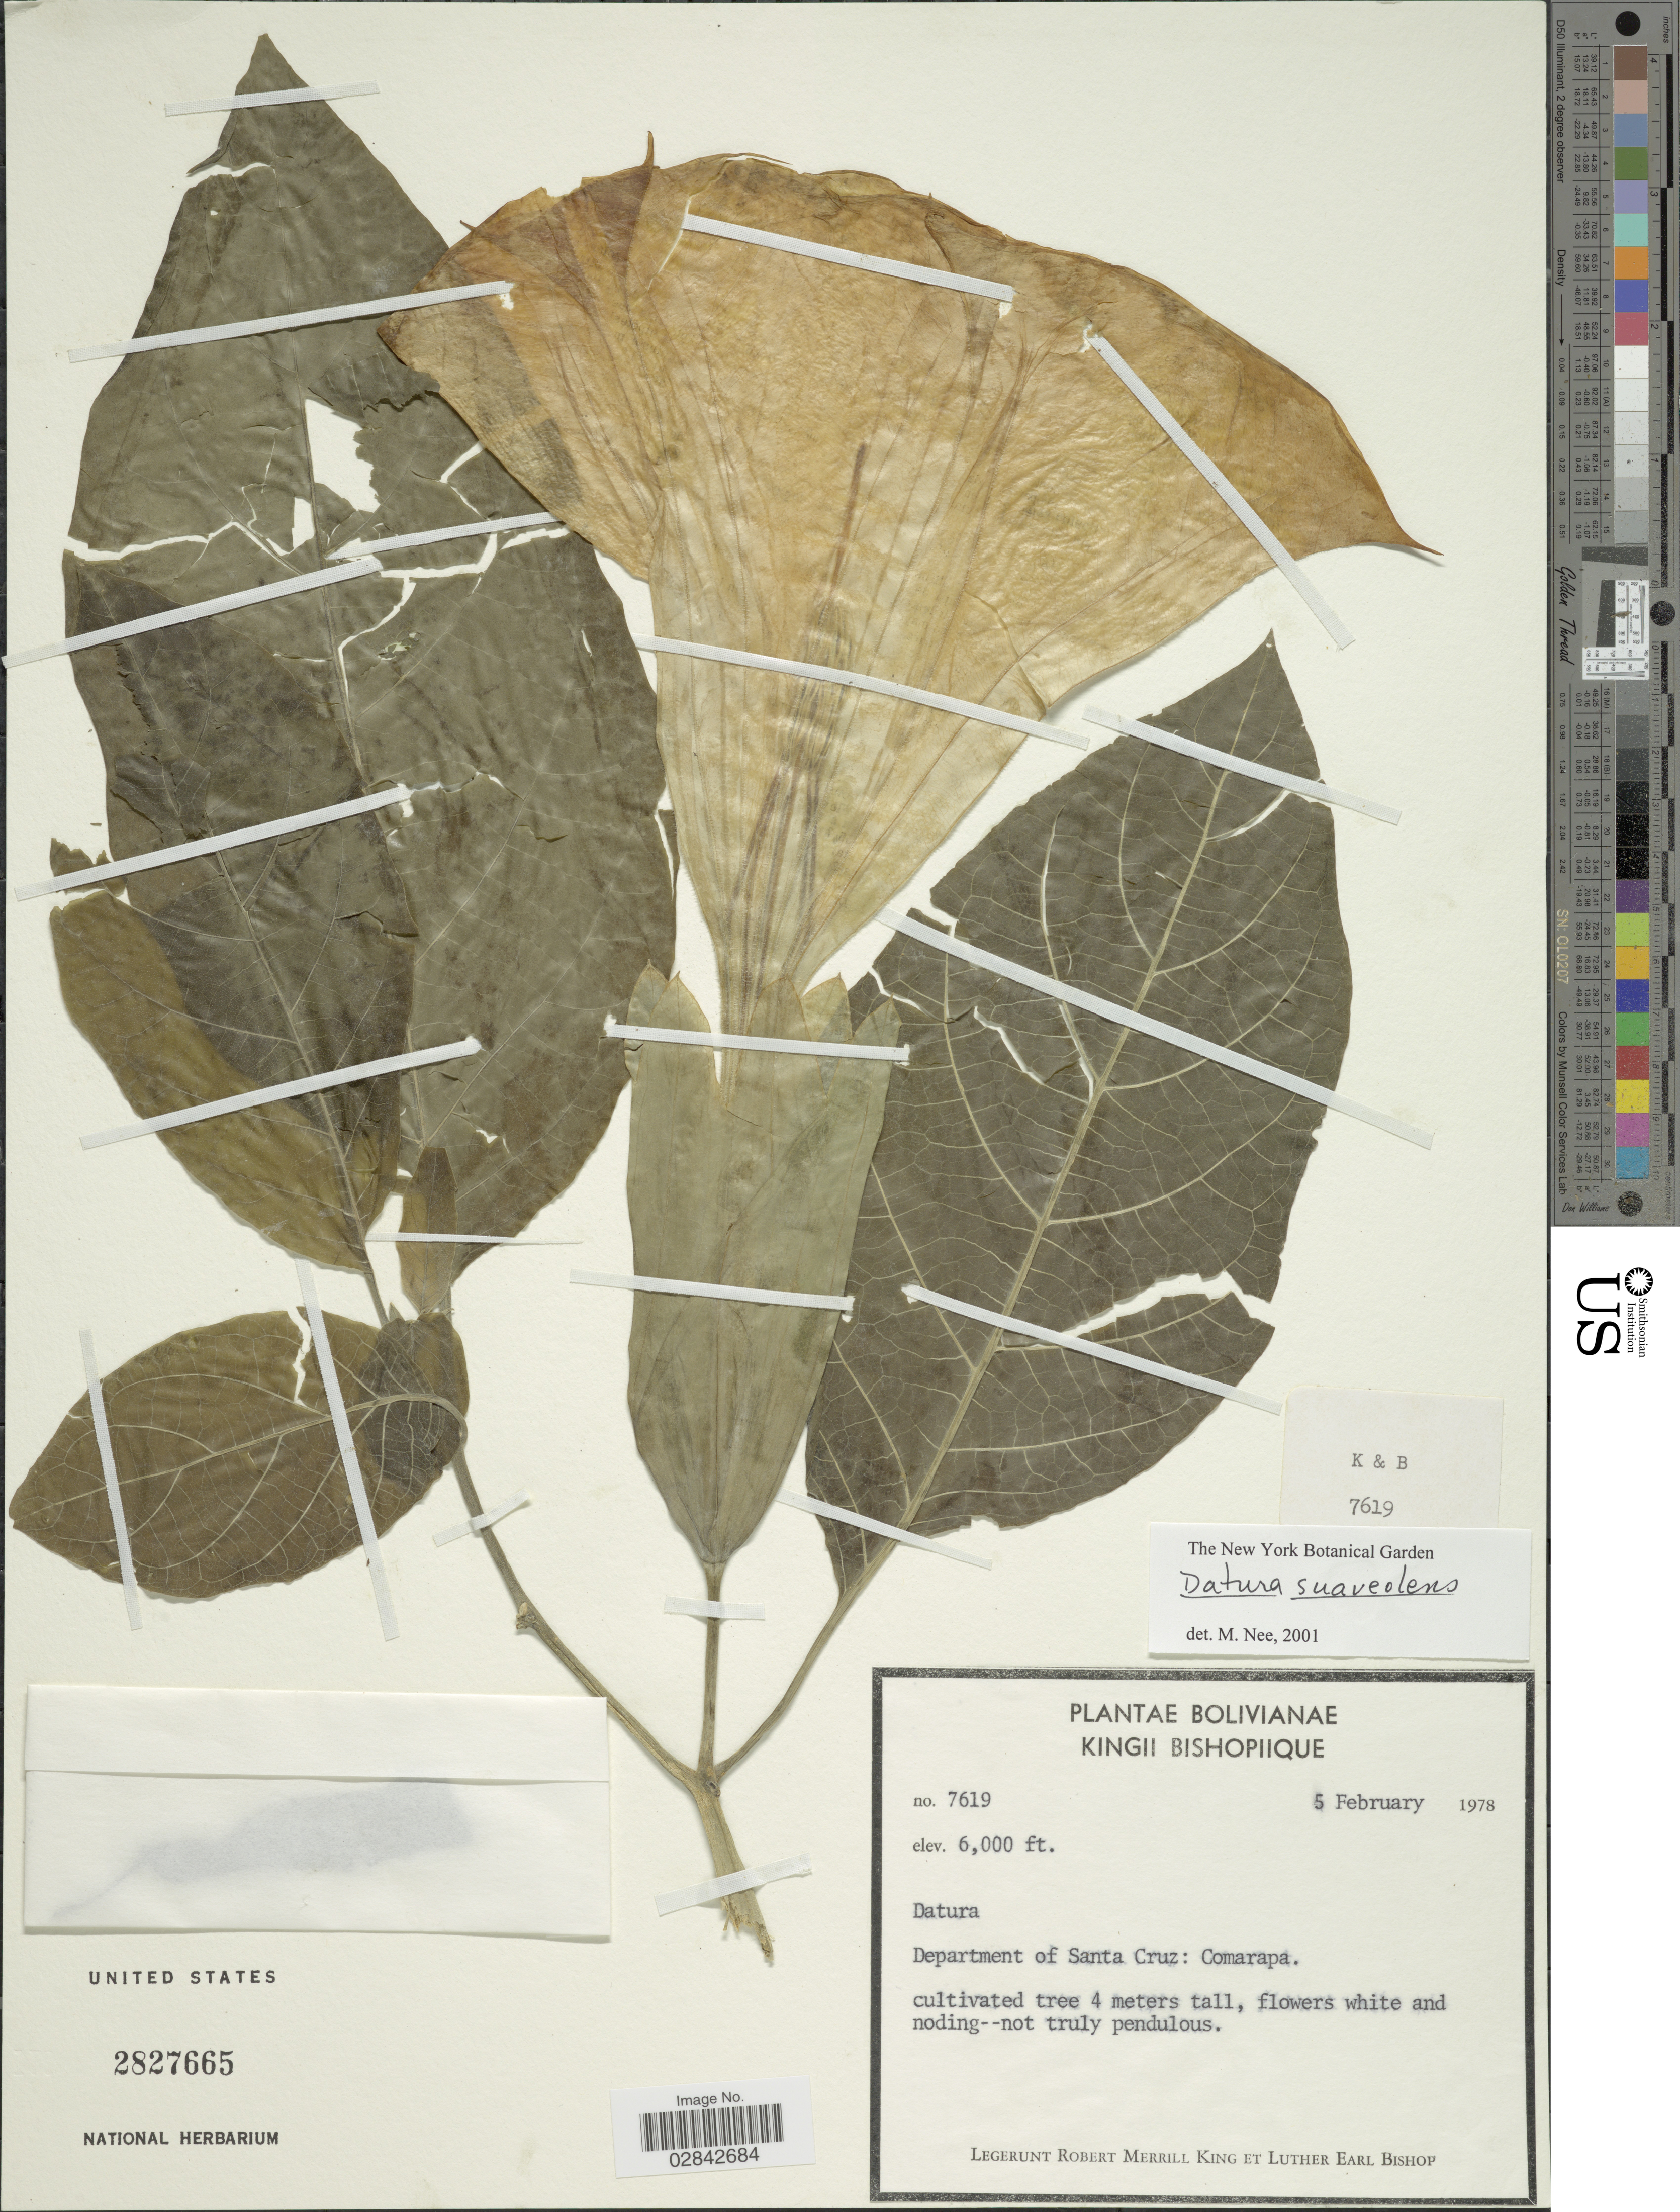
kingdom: Plantae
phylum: Tracheophyta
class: Magnoliopsida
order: Solanales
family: Solanaceae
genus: Brugmansia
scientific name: Brugmansia suaveolens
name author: (Humb. & Bonpl. ex Willd.) Brecht. & J. Presl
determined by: (US) Smithsonian Institution - National Museum of Natural History - Department of Botany (UNITED STATES)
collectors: R. M. King & L. E. Bishop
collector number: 7619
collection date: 1978-02-05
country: Bolivia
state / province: Santa Cruz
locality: Department of Santa Cruz: Comarapa.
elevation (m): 1829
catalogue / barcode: US 2827665